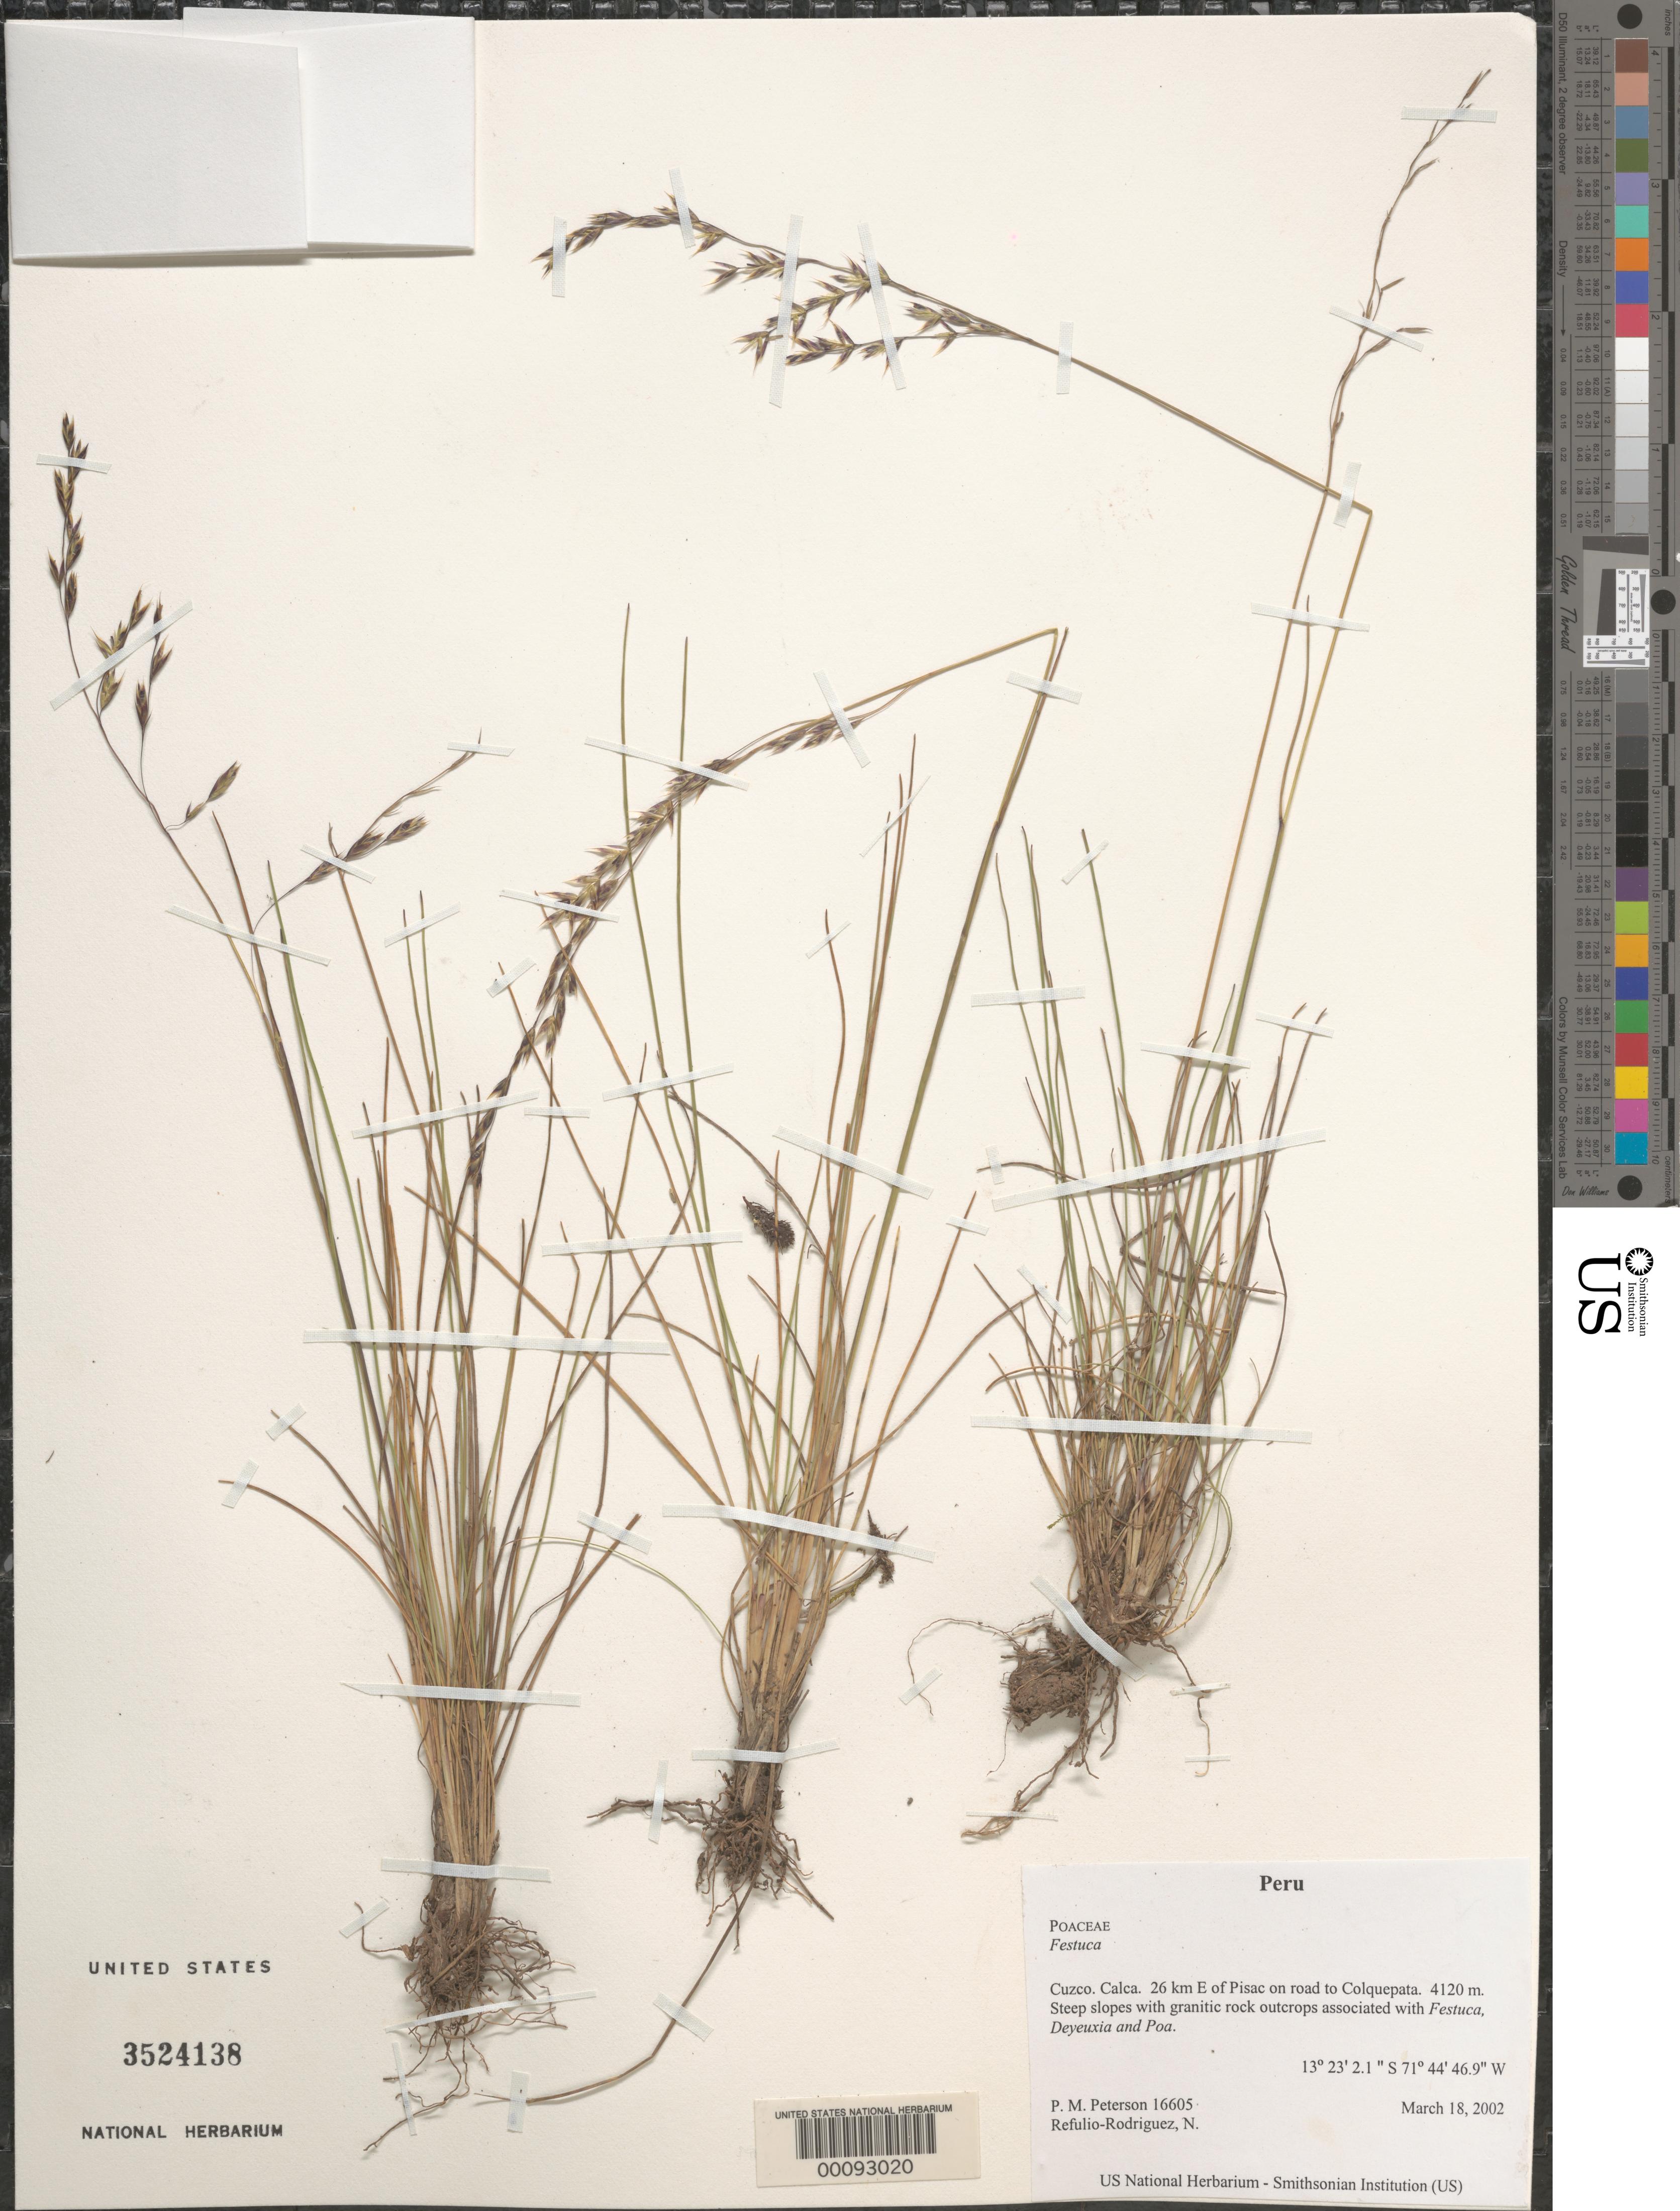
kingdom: Plantae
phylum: Tracheophyta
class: Liliopsida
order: Poales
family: Poaceae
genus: Festuca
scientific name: Festuca sp.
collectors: P. M. Peterson & N. Refulio-Rodríguez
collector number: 16605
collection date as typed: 18 Mar 2002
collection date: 2002-03-18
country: Peru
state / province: Cusco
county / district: Calca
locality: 26 km E of Pisac on road to Colquepata.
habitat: Steep slopes with granitic rock outcrops associated with ~Festuca, Deyeuxia and Poa~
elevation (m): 4120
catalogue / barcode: US 3524138